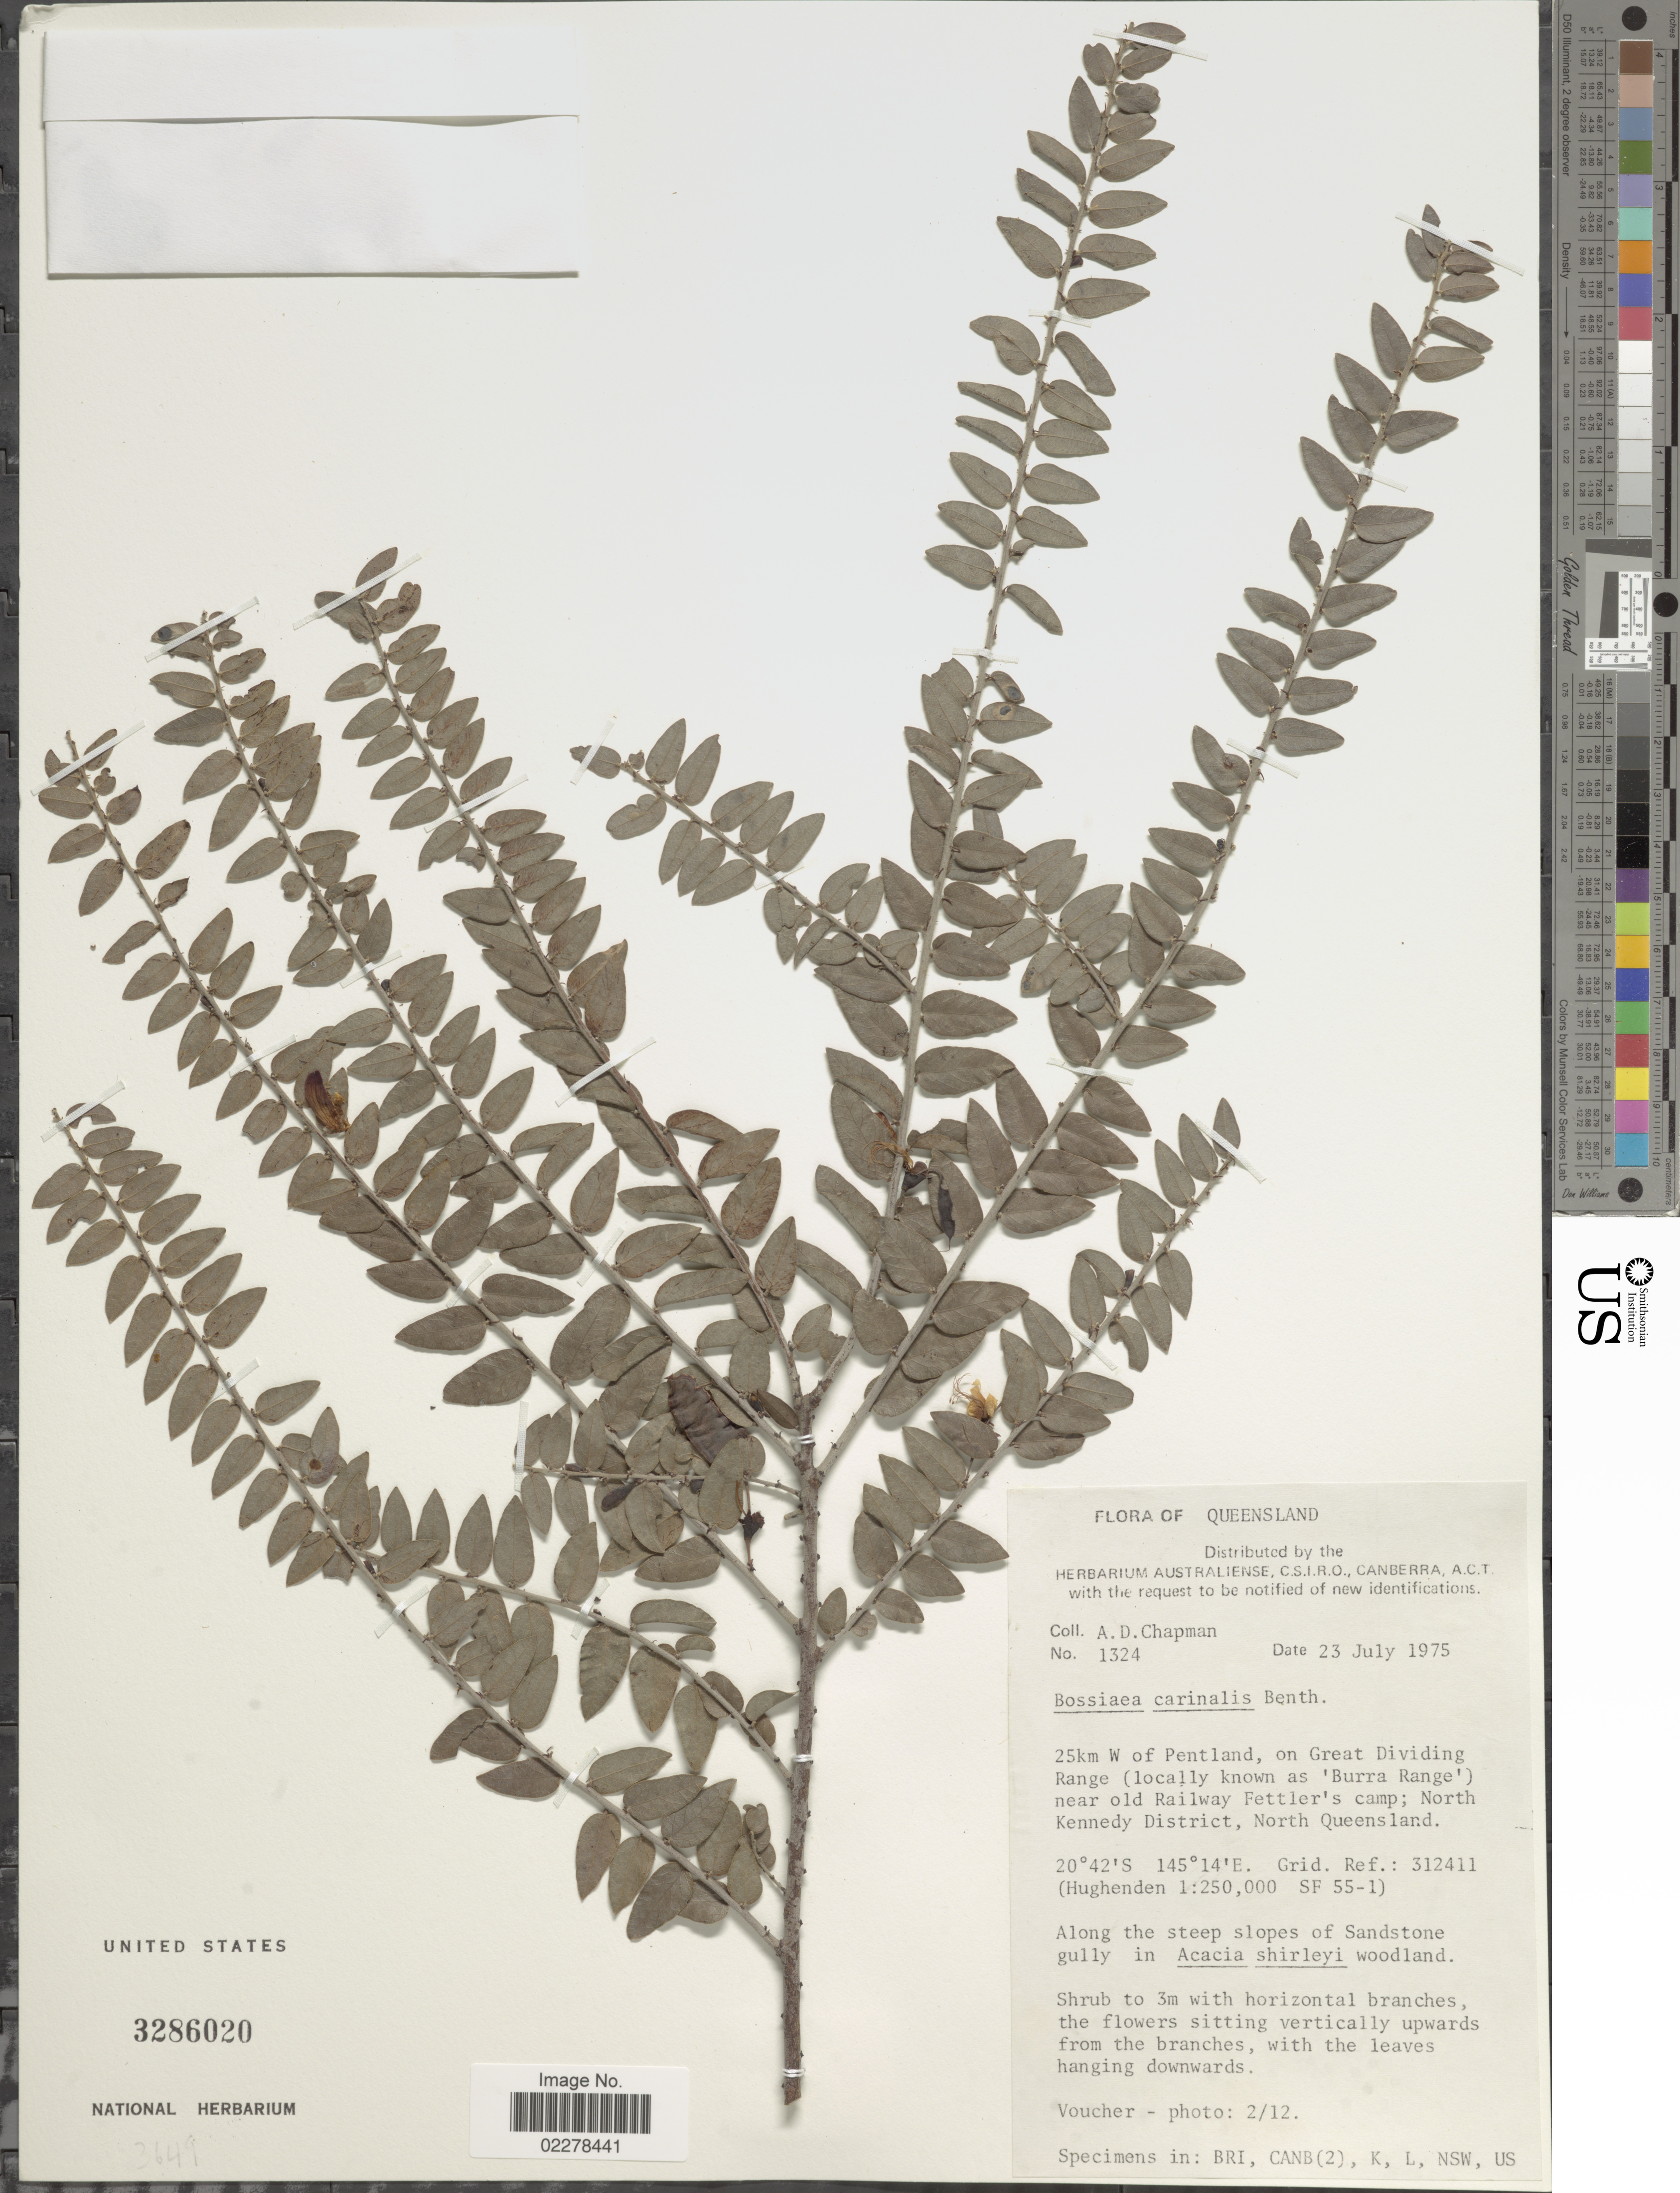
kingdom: Plantae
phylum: Tracheophyta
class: Magnoliopsida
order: Fabales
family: Fabaceae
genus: Bossiaea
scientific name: Bossiaea carinalis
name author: Benth.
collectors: A. D. Chapman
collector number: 1324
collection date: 1975-07-23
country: Australia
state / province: Queensland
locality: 25km W. of Pentland, on Great Dividing Range (locally known as "Buraa Range") near old Railway Fettler's camp; north Kennedy District, North Queensland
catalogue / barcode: US 3286020